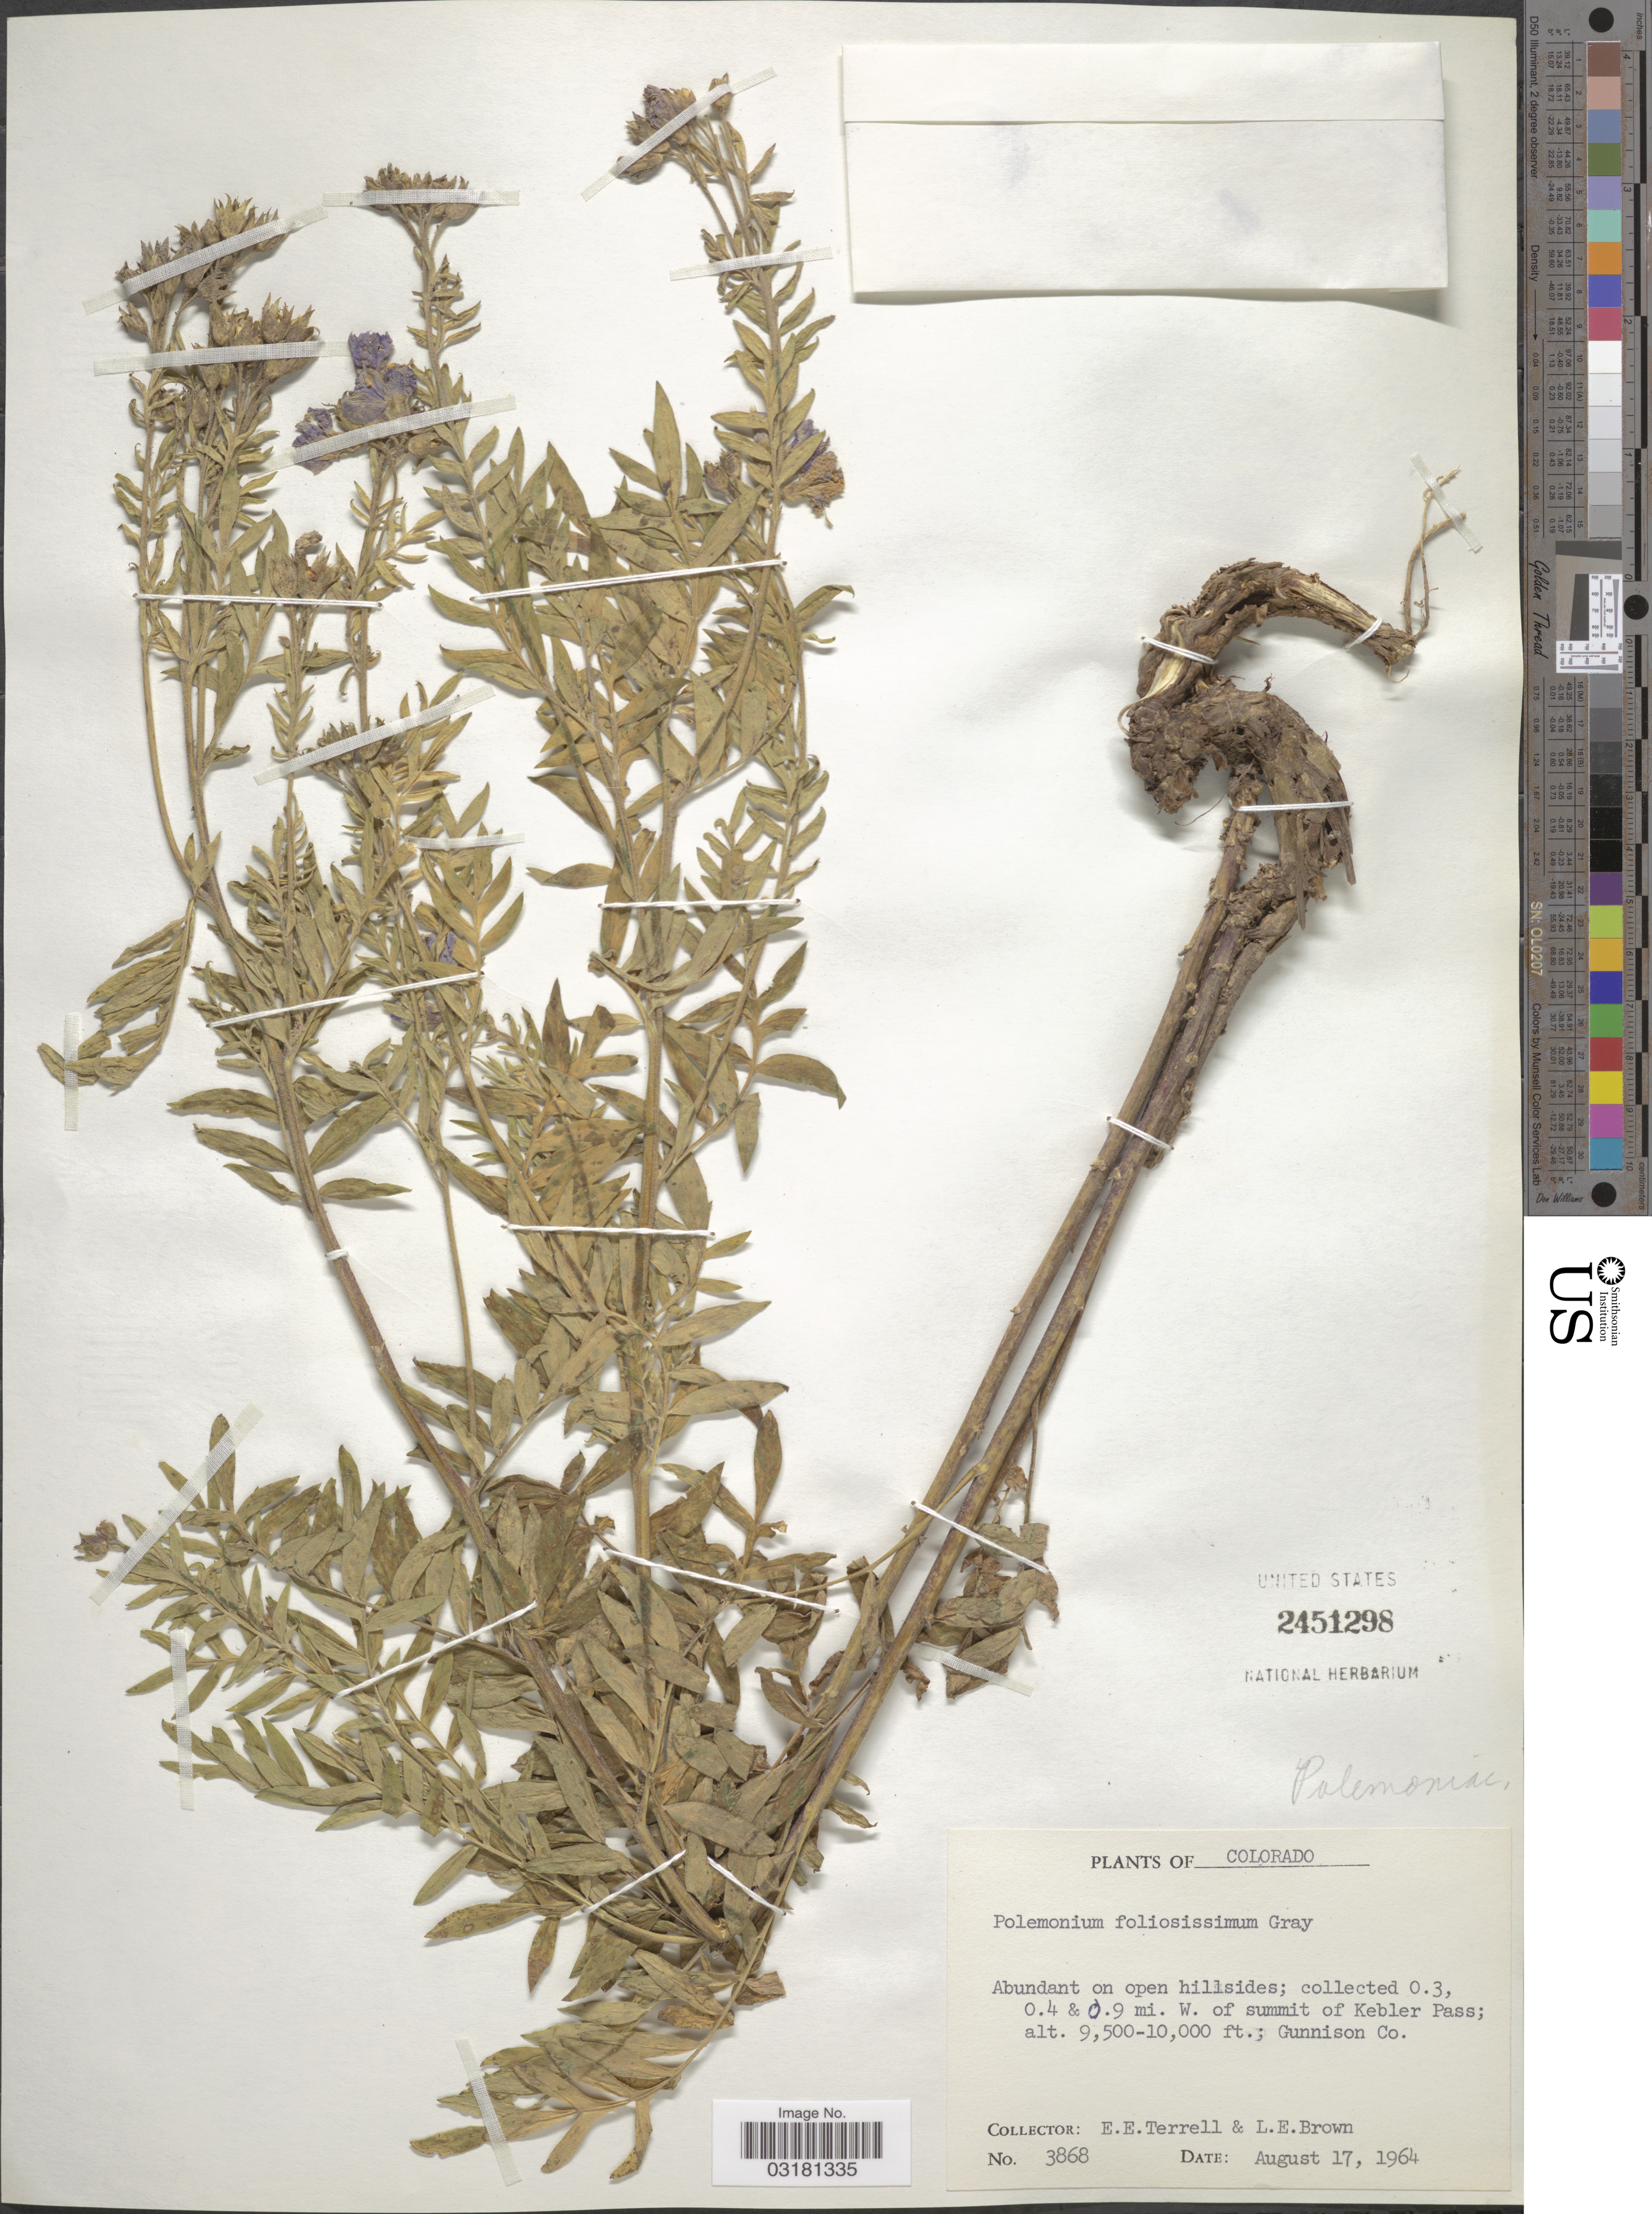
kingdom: Plantae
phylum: Tracheophyta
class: Magnoliopsida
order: Ericales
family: Polemoniaceae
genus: Polemonium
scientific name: Polemonium foliosissimum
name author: A. Gray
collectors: E. E. Terrell & L. E. Brown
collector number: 3868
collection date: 1964-08-17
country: United States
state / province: Colorado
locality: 0.3, 0.4 & 0.9 mi. W. of summit of Kebler Pass; Gunnison Co.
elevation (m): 2896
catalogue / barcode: US 2451298